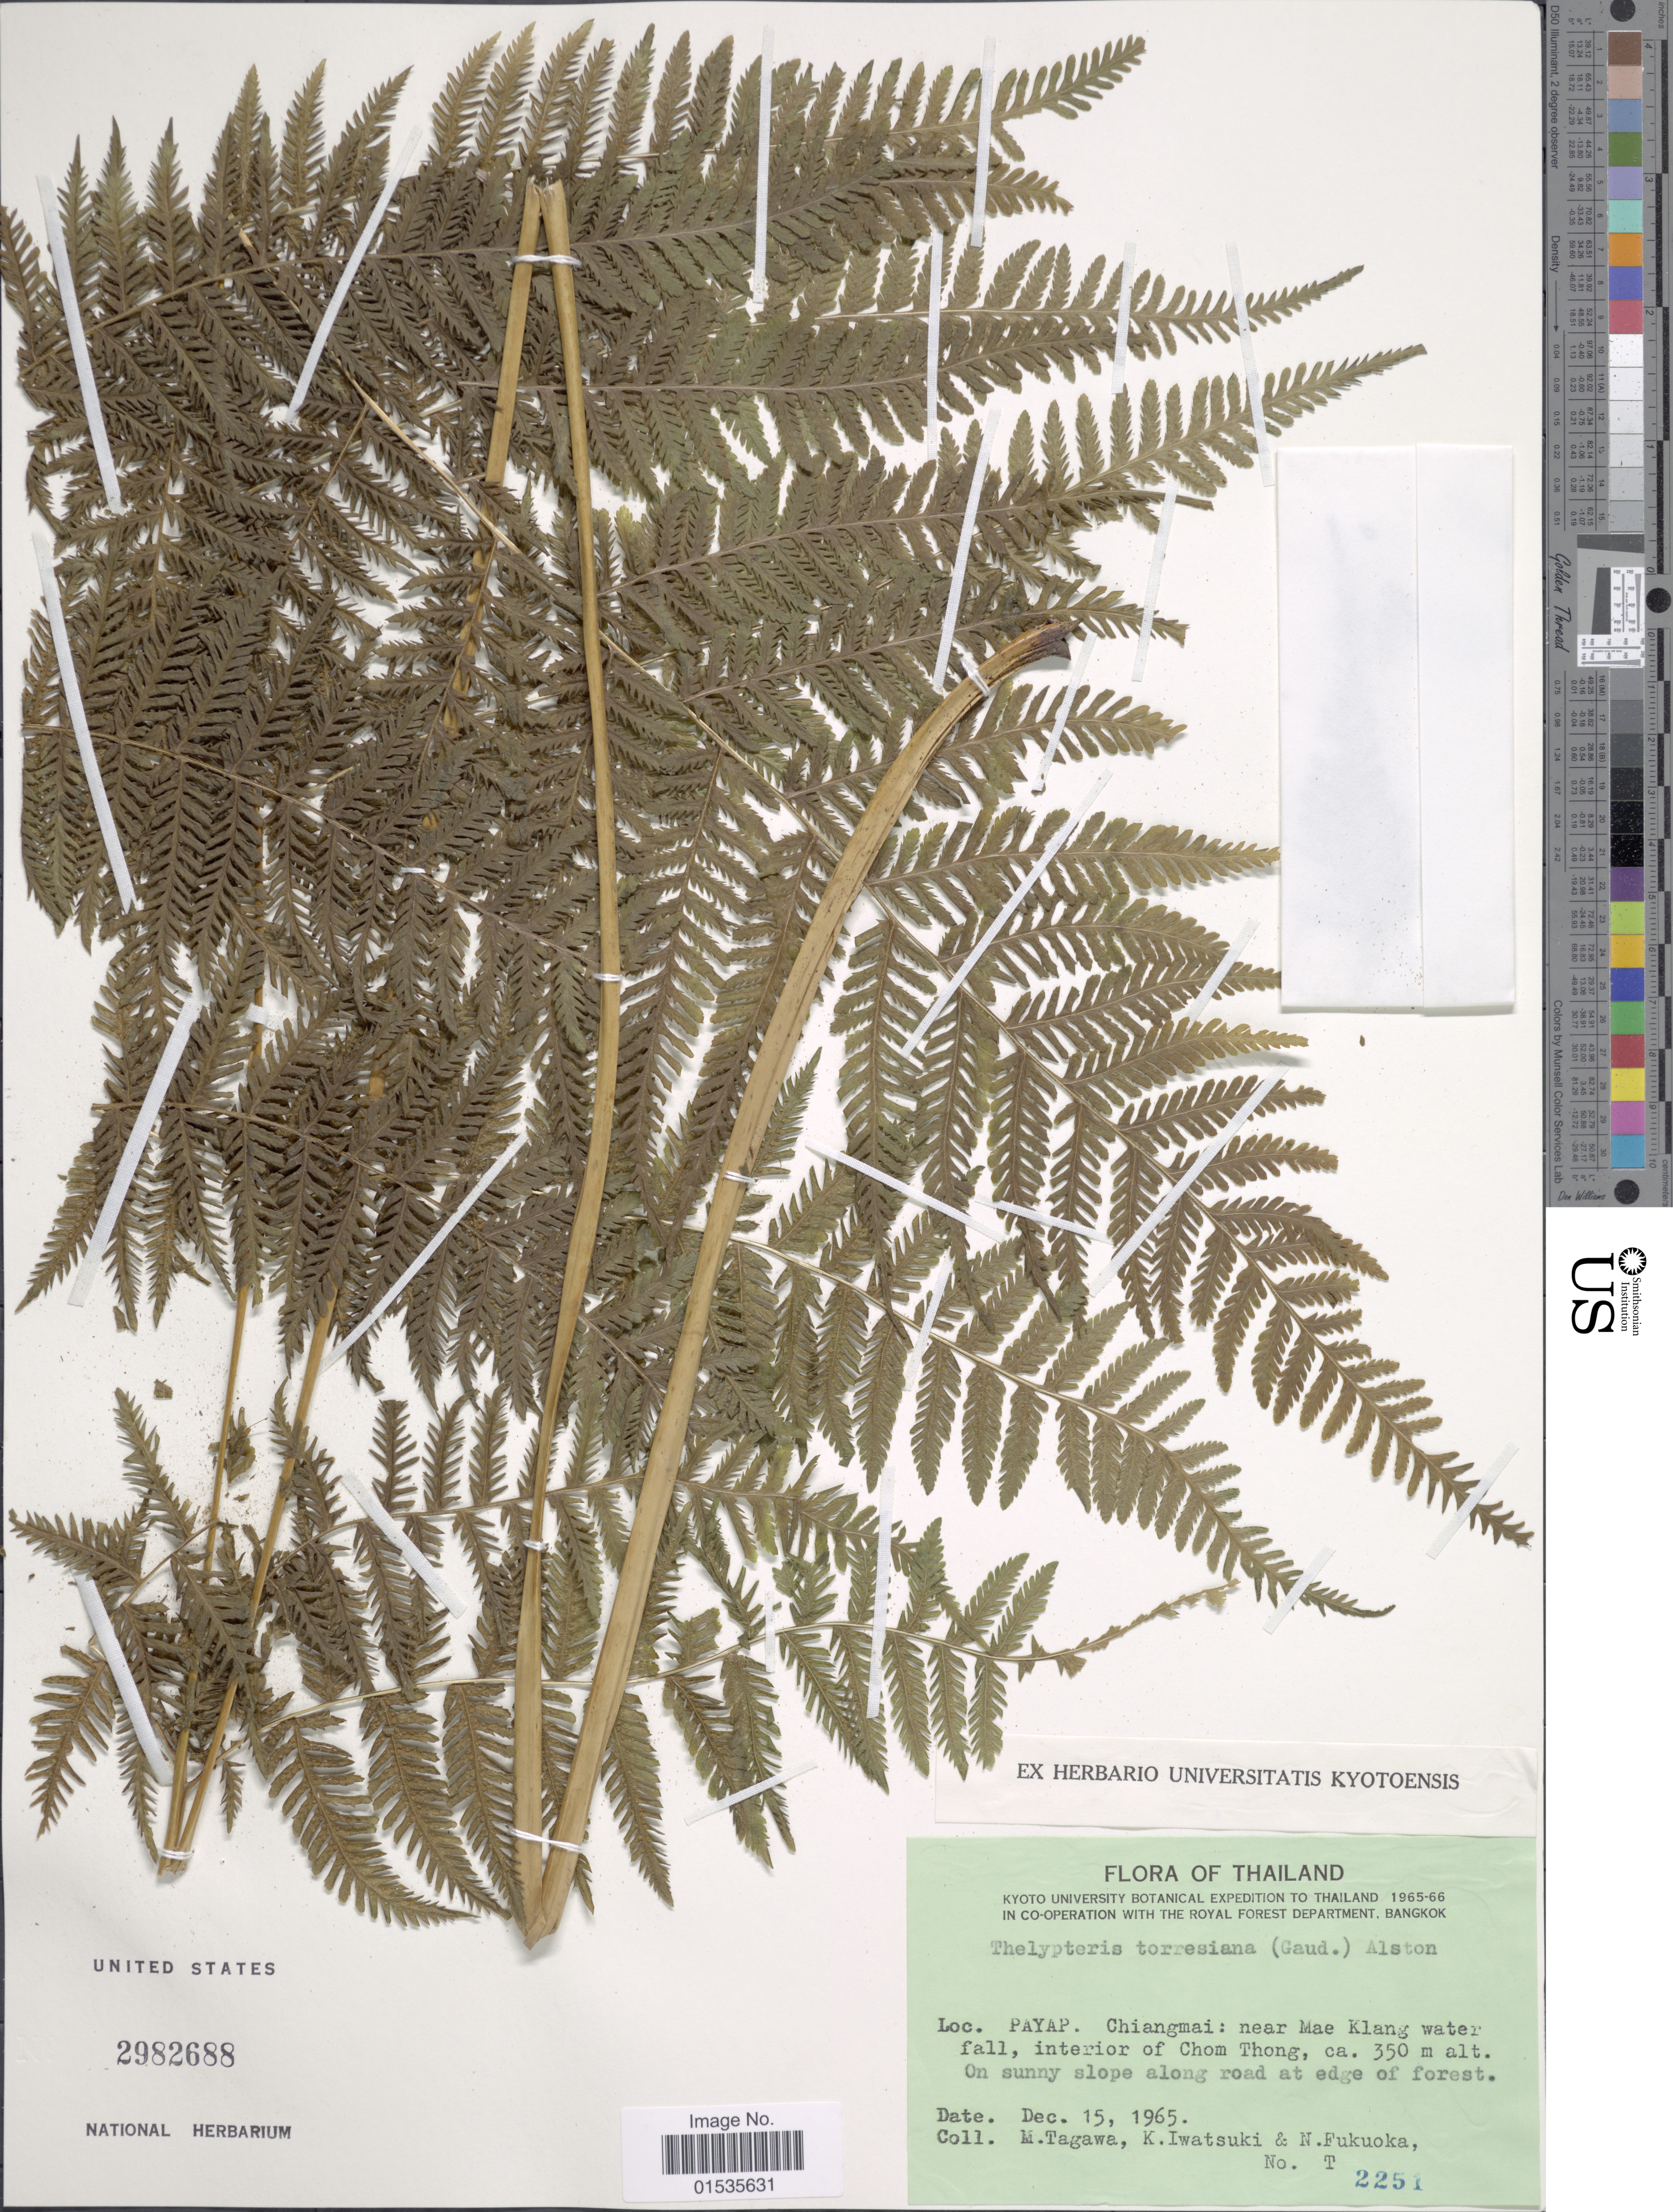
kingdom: Plantae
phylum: Tracheophyta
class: Polypodiopsida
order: Polypodiales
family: Thelypteridaceae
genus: Macrothelypteris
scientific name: Macrothelypteris torresiana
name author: (Gaudich.) Ching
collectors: M. Tagawa, K. Iwatsuki & N. Fukuoka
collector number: T2251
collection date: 1965-12-15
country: Thailand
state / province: Chiang Mai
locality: Thailand, Payap. Chiangmai: near Mae Klang water fall, interior of Chom Thong.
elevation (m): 350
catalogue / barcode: US 2982688